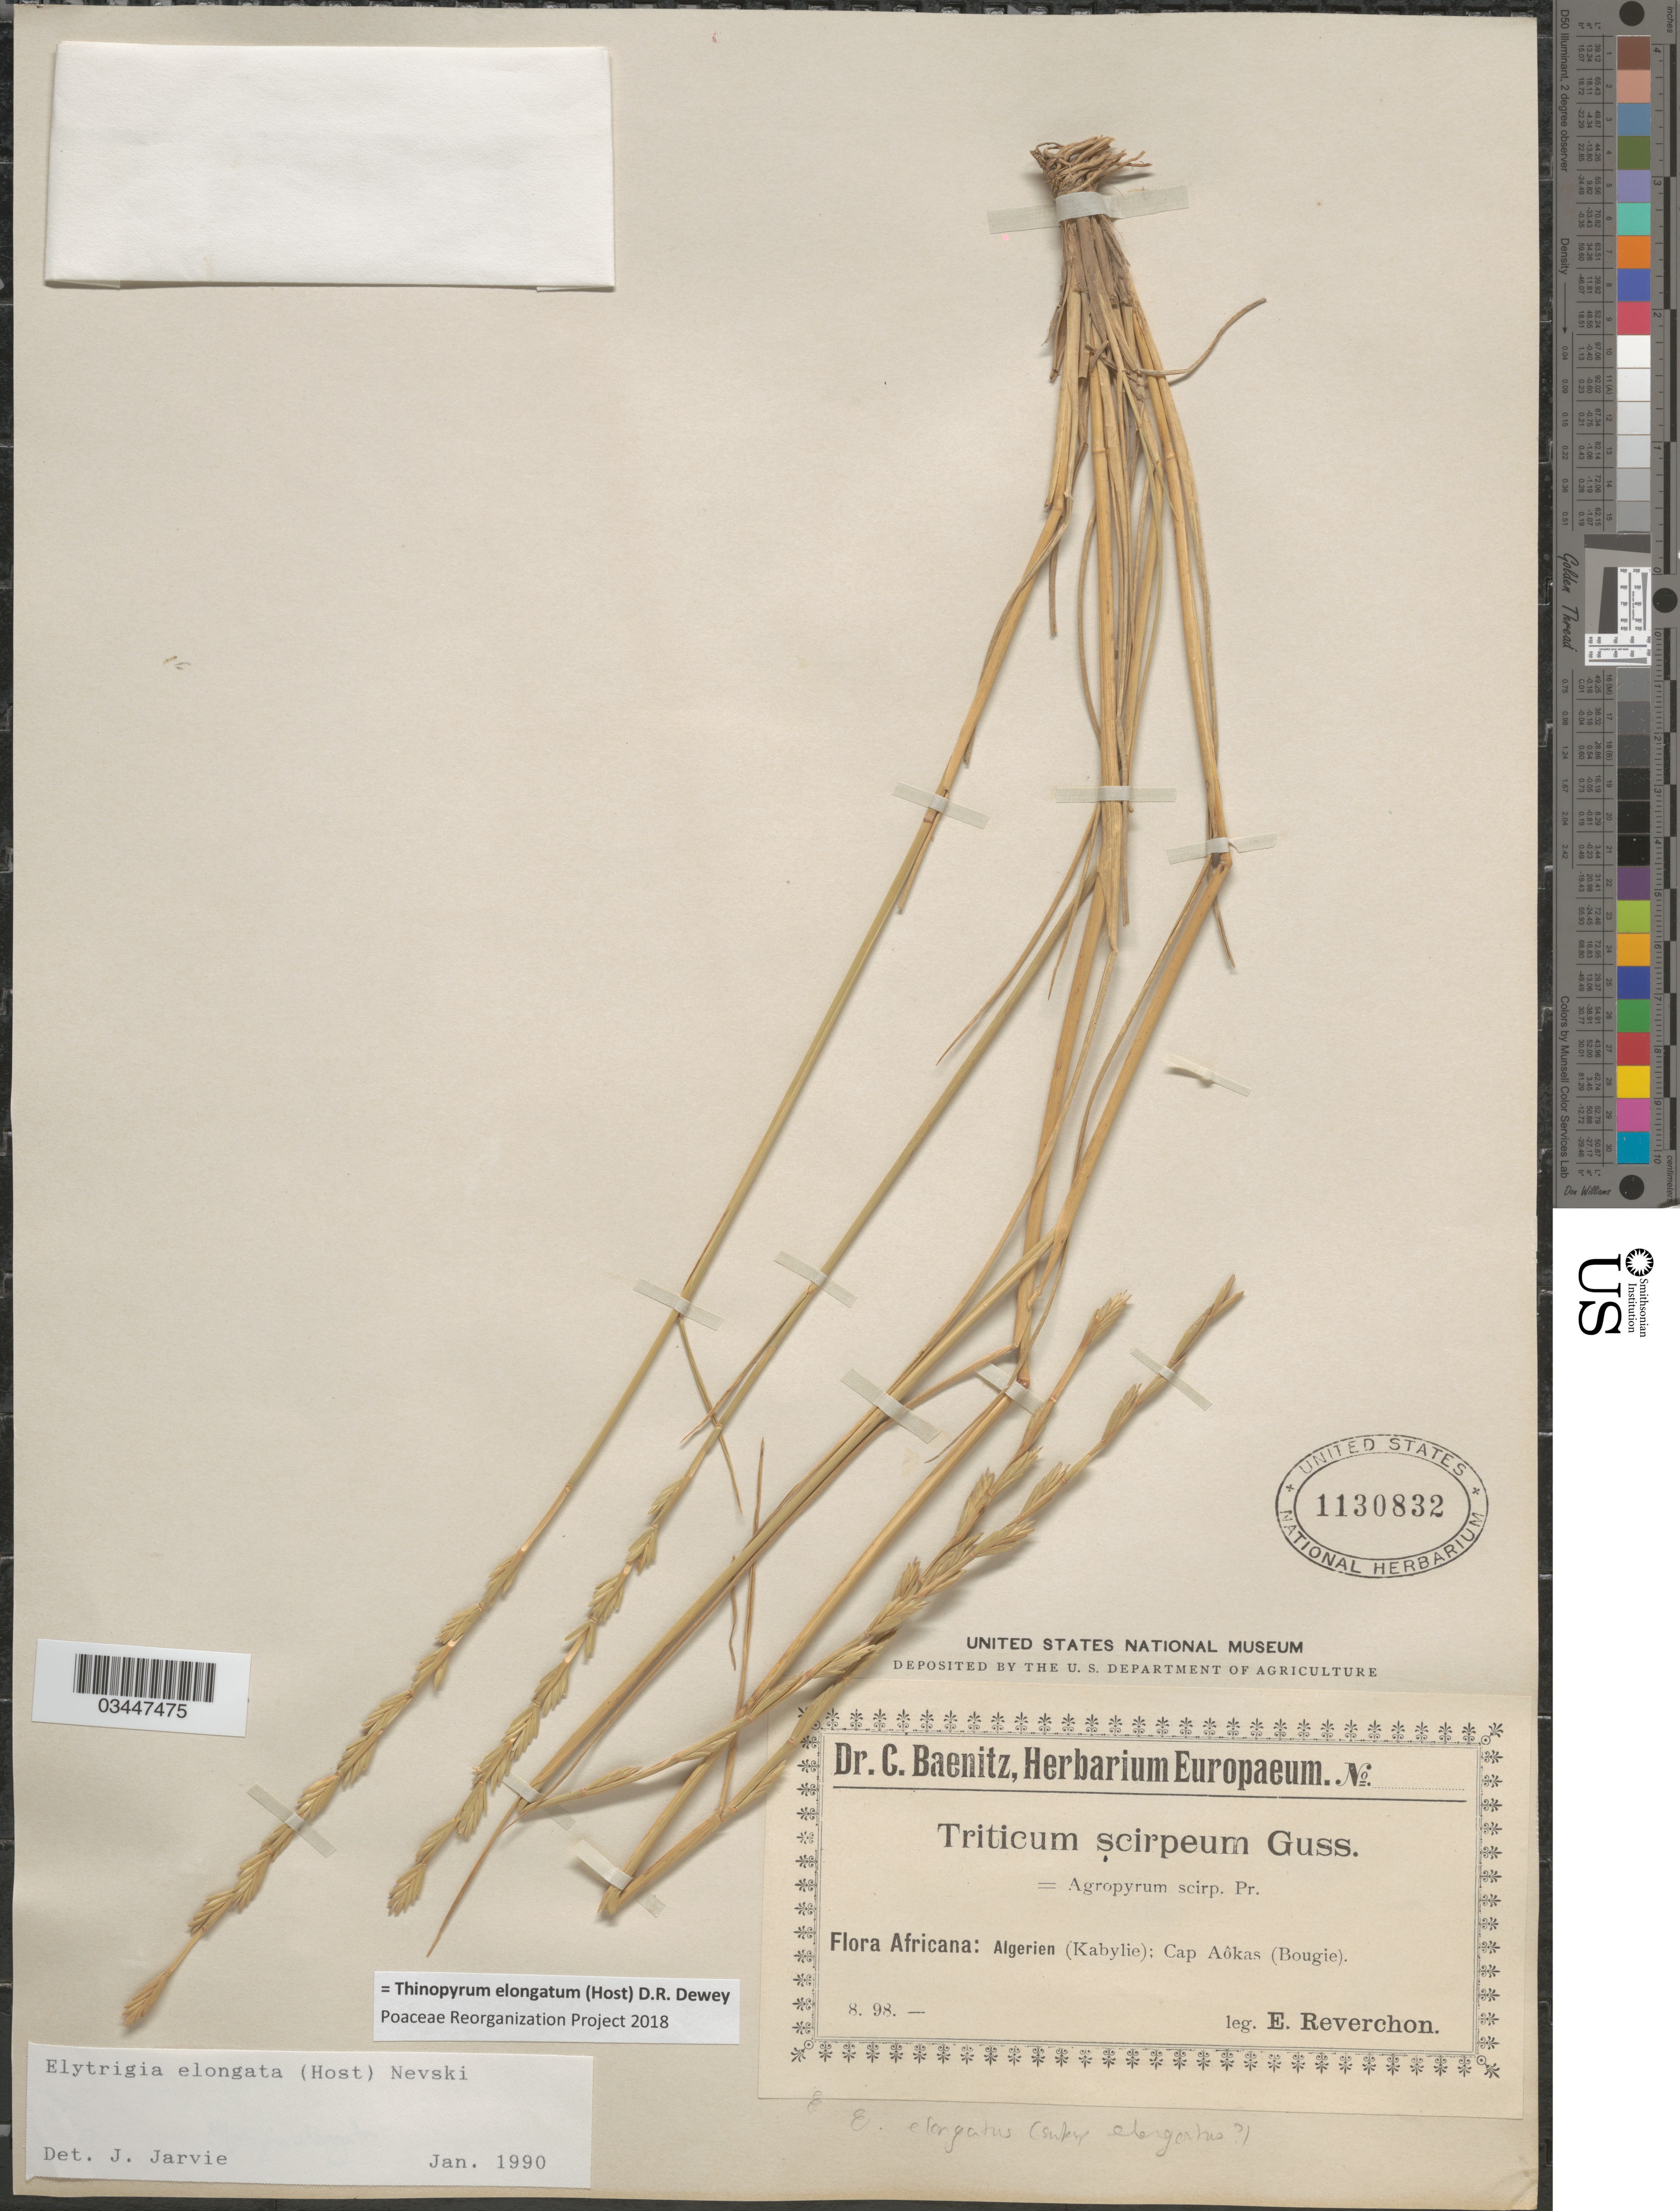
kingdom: Plantae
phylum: Tracheophyta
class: Liliopsida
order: Poales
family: Poaceae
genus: Thinopyrum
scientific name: Thinopyrum elongatum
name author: (Host) Barkworth & Dewey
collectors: E. Reverchon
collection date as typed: Transcribed d/m/y: /8/98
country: Algeria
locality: Africana: Algerien (Kabylie): Cap Aôkas (Bougie).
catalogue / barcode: US 1130832